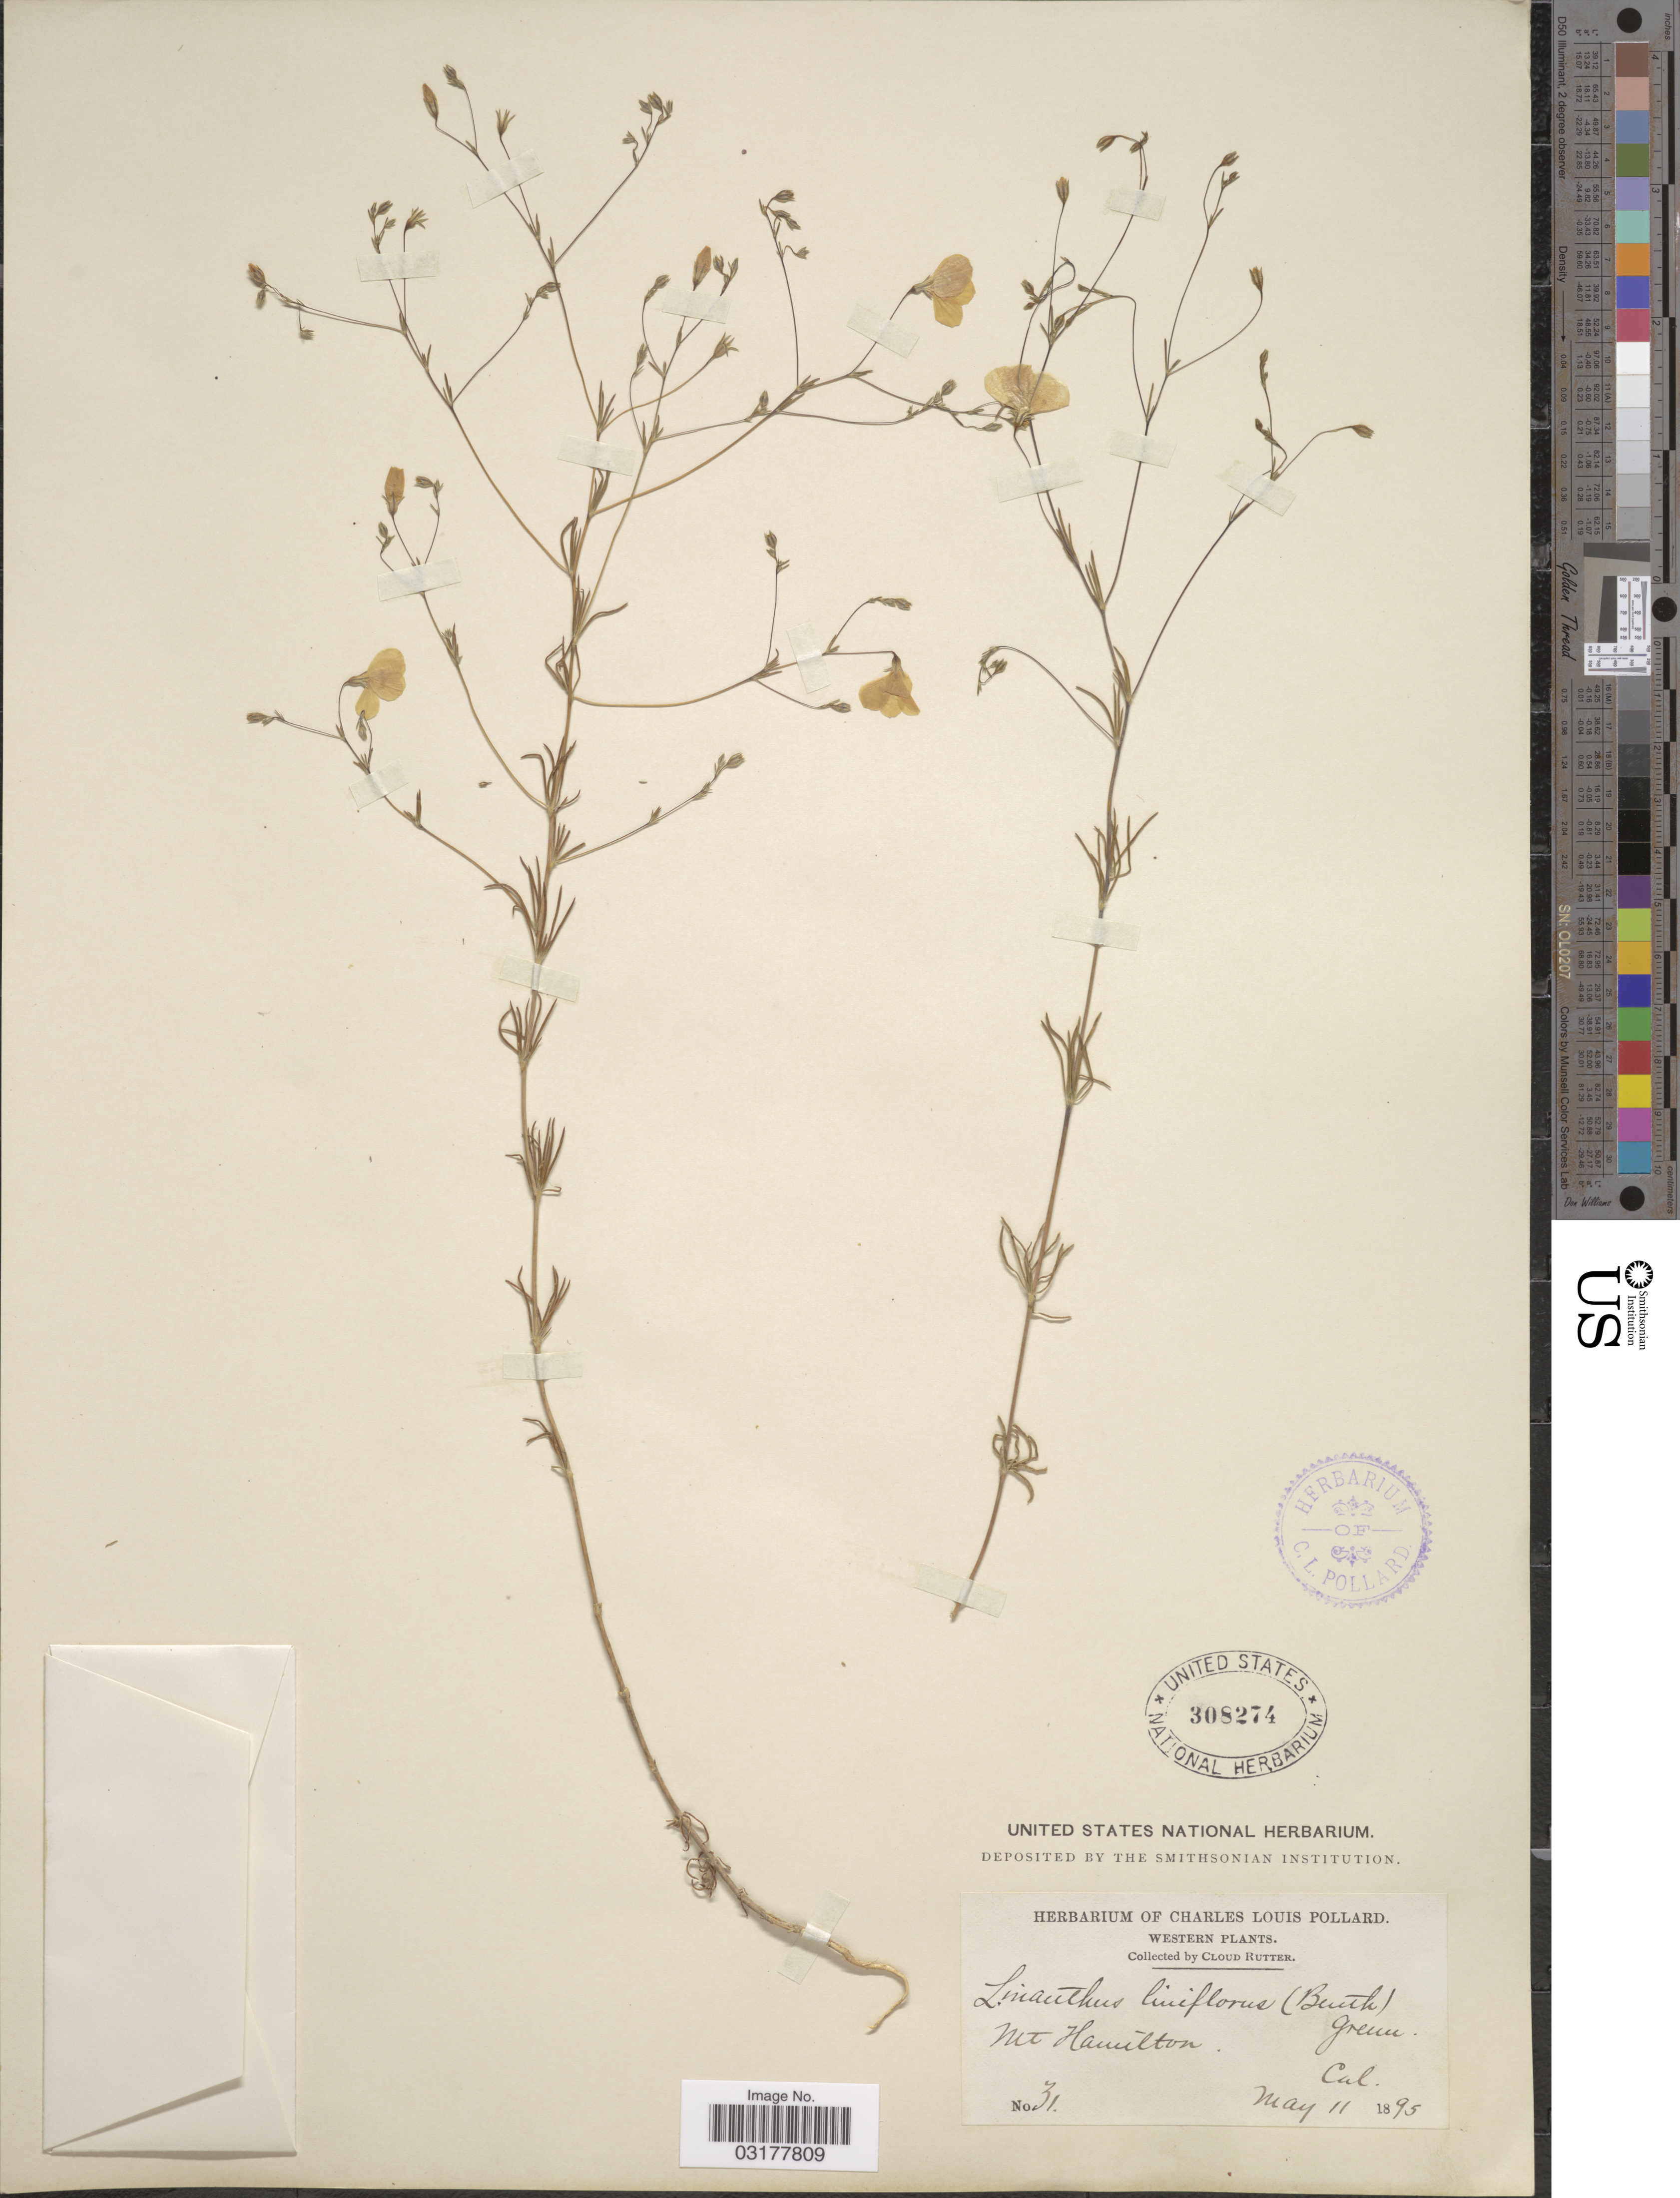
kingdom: Plantae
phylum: Tracheophyta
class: Magnoliopsida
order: Ericales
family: Polemoniaceae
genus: Leptosiphon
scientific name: Leptosiphon liniflorus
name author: (Benth.) J.M. Porter & L.A. Johnson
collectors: C. Rutter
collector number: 31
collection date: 1895-05-11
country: United States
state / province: California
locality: Western. Mt Hamilton.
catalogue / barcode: US 308274